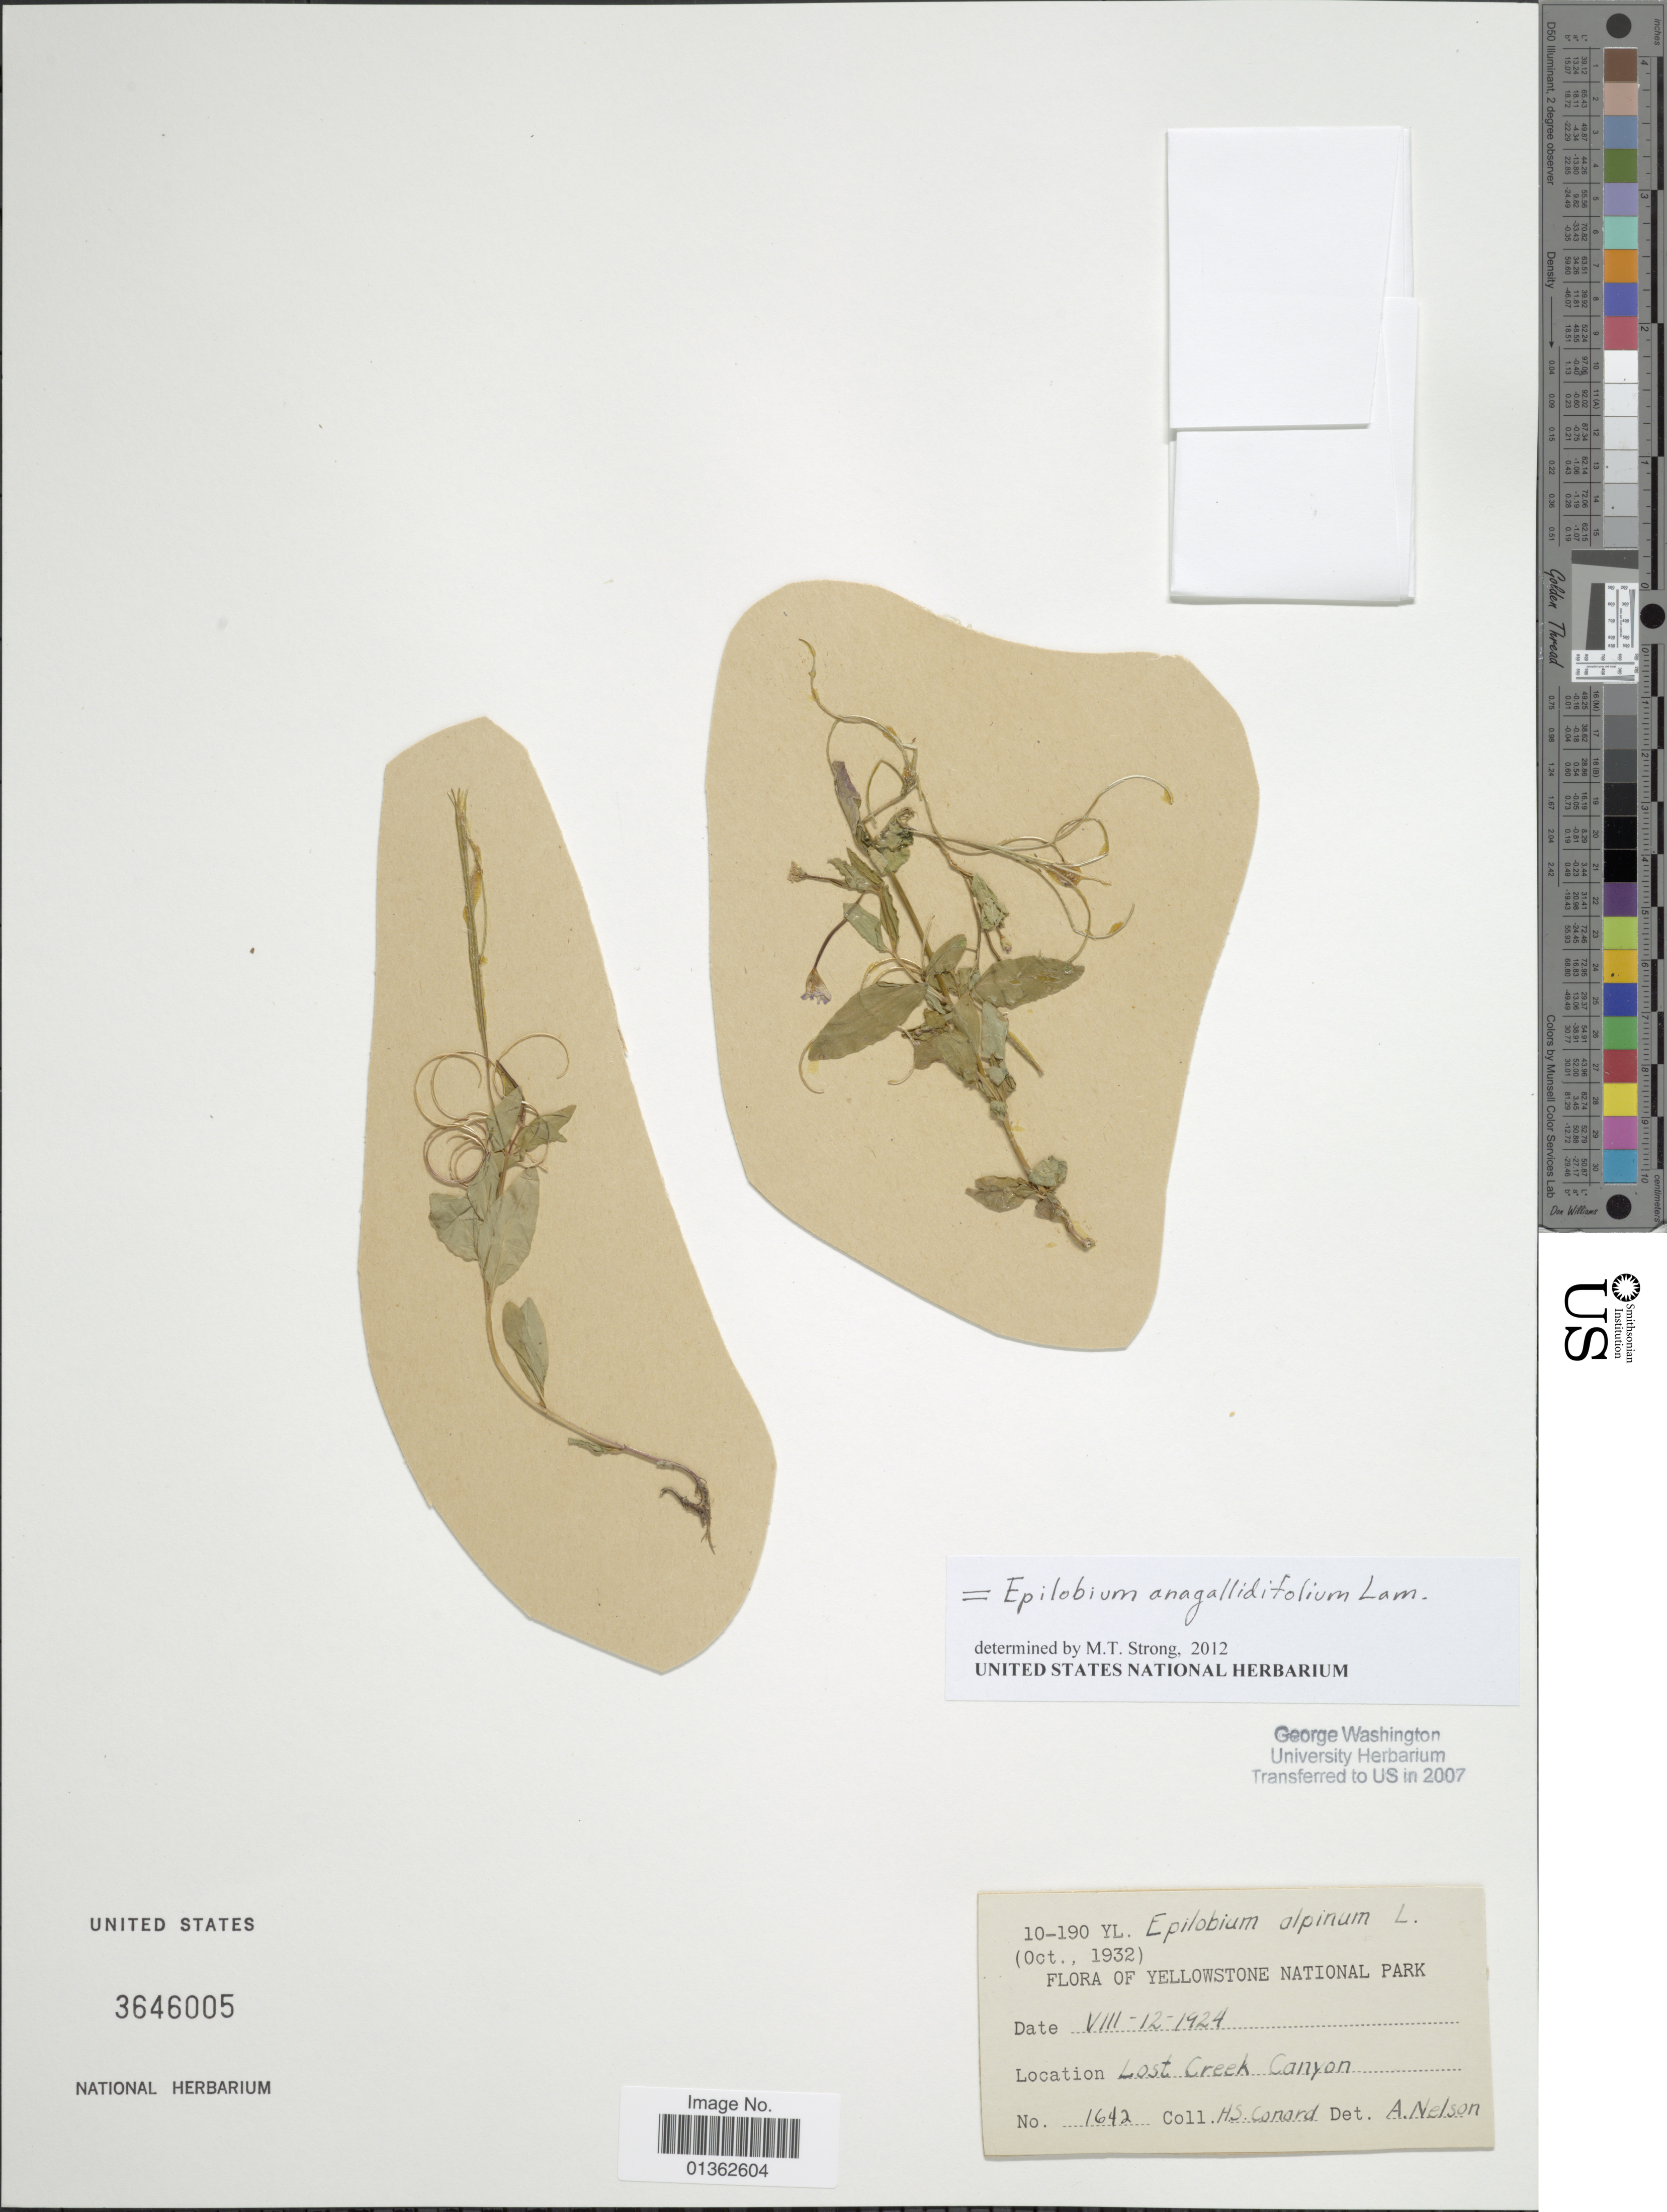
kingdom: Plantae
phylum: Tracheophyta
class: Magnoliopsida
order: Myrtales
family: Onagraceae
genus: Epilobium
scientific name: Epilobium anagallidifolium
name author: Lam.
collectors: H. S. Conard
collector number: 1642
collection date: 1924-08-12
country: United States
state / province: Wyoming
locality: Yellowstone National Park. Lost Creek Canyon.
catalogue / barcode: US 3646005